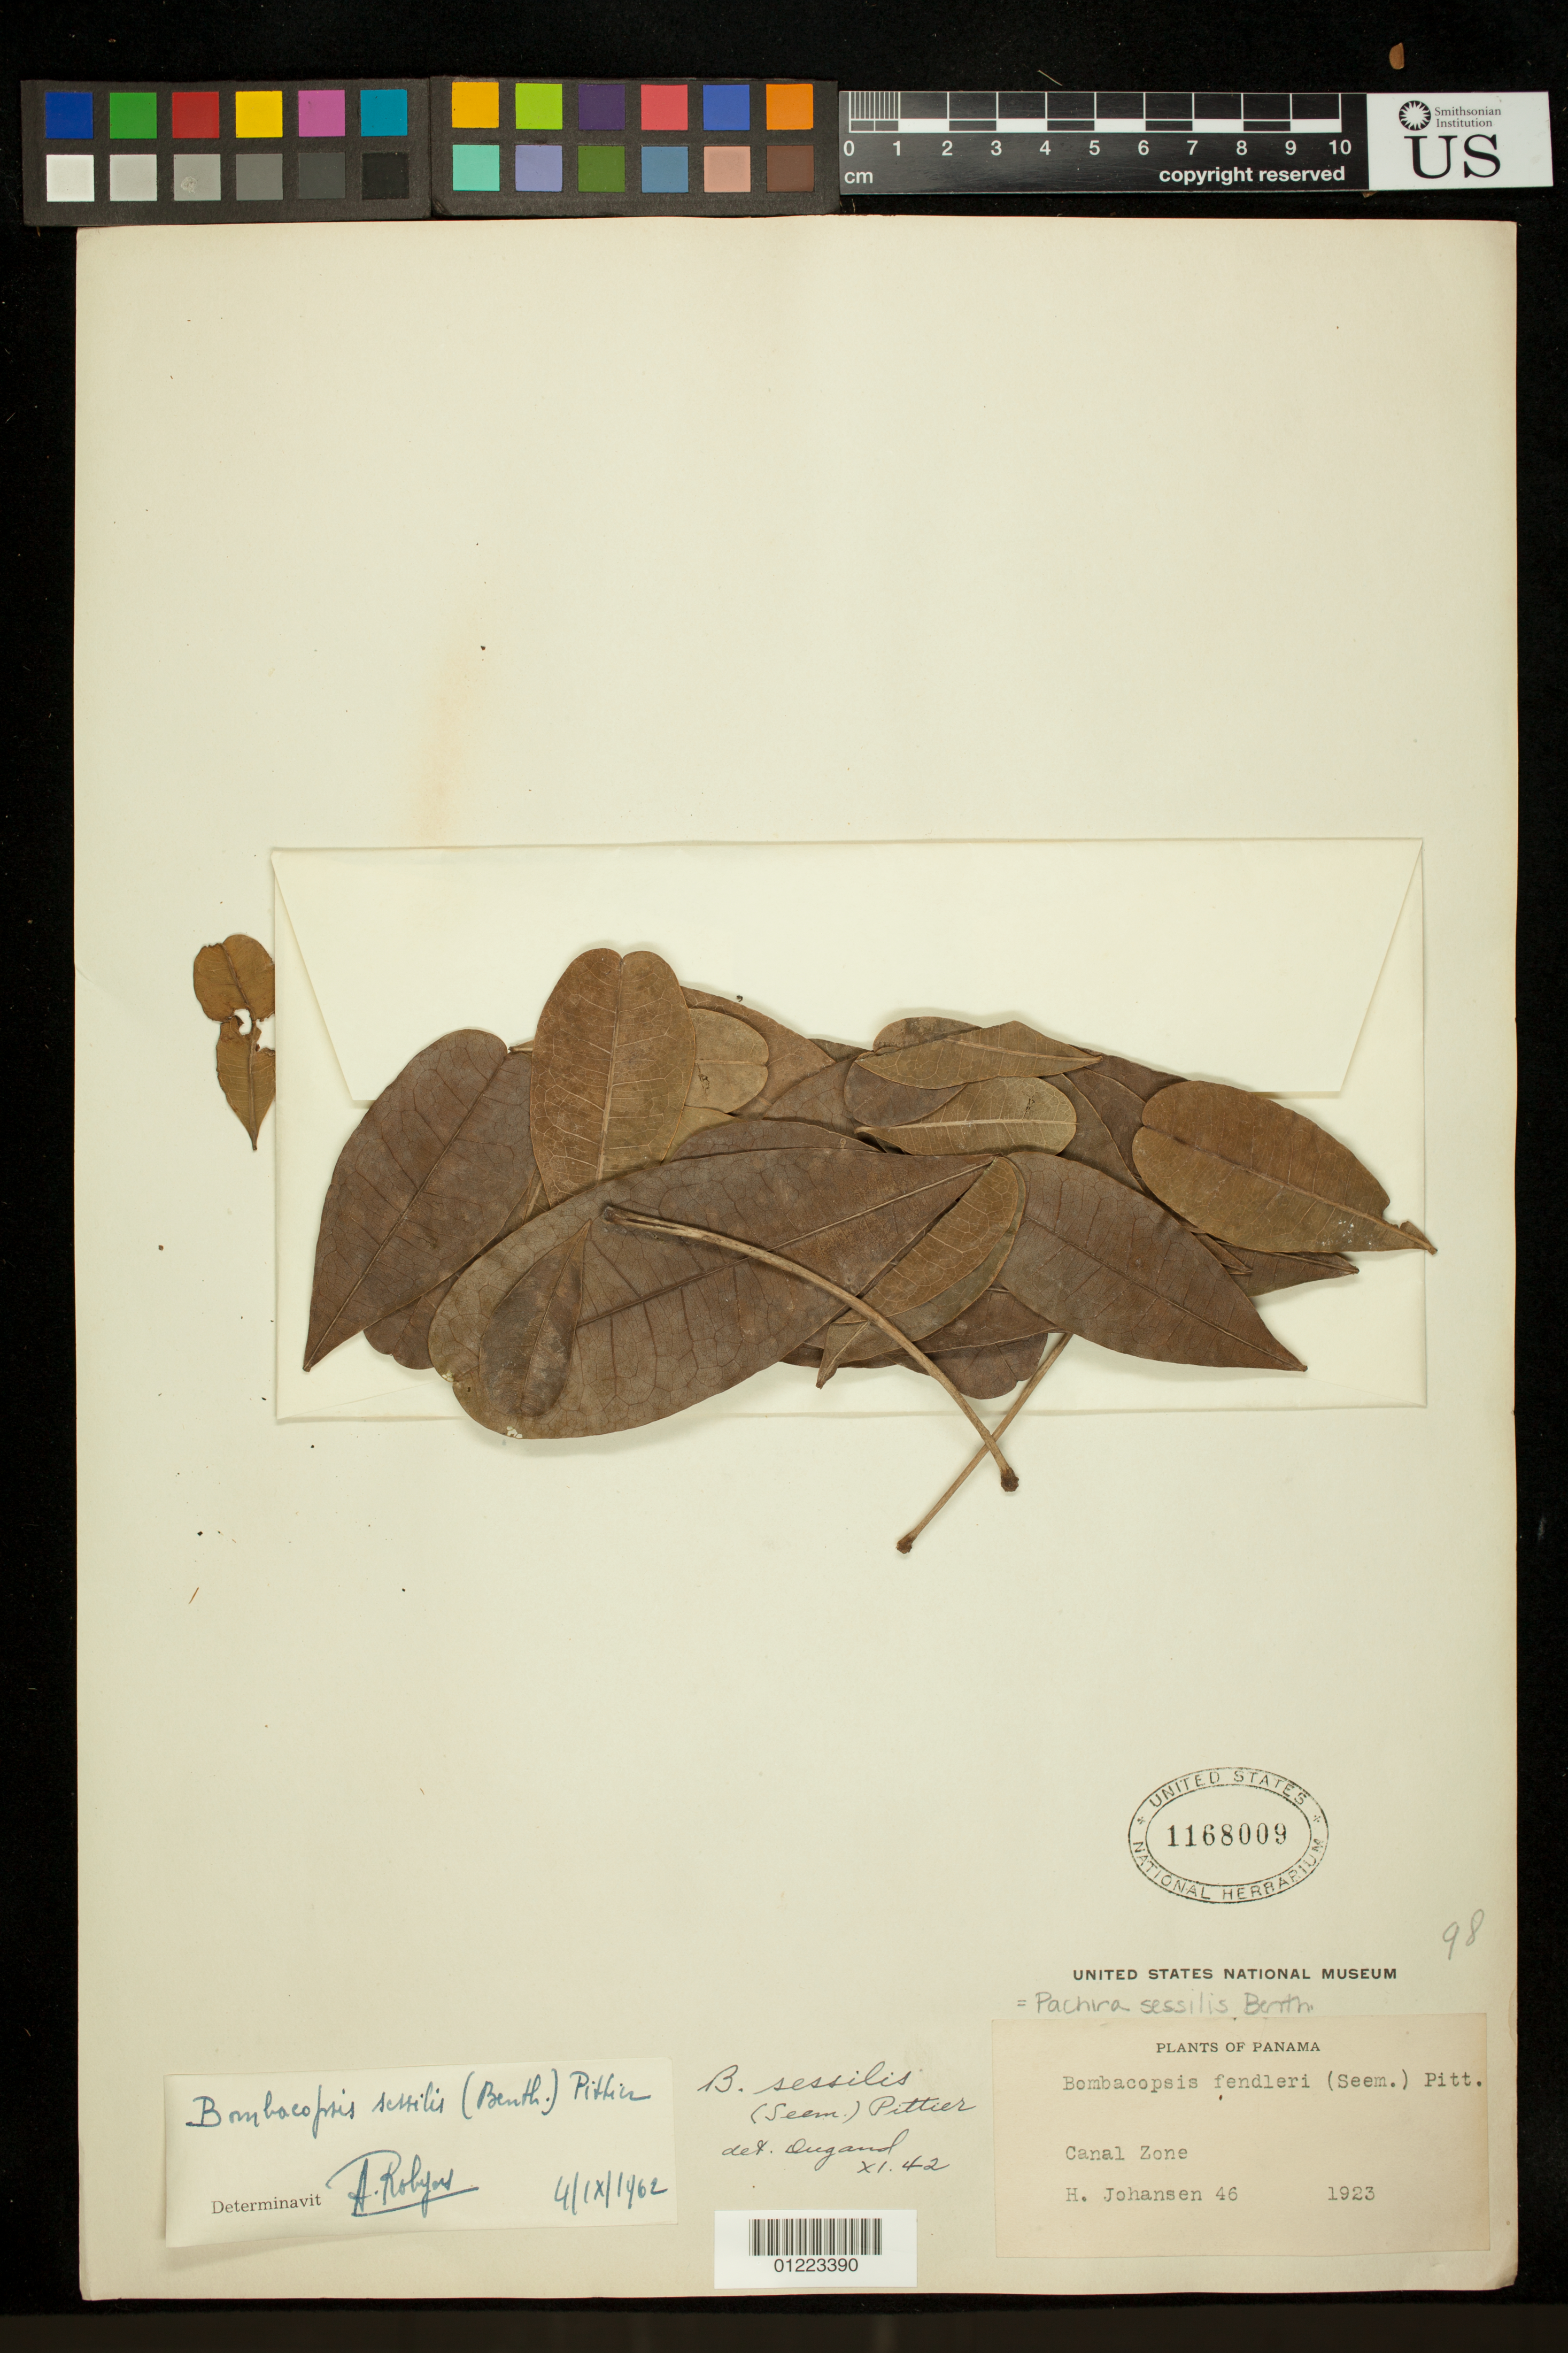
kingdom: Plantae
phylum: Tracheophyta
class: Magnoliopsida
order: Malvales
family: Malvaceae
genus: Pachira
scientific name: Pachira sessilis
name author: Benth.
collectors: H. Johansen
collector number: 46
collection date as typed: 1923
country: Panama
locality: Canal zone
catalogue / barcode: US 1168009